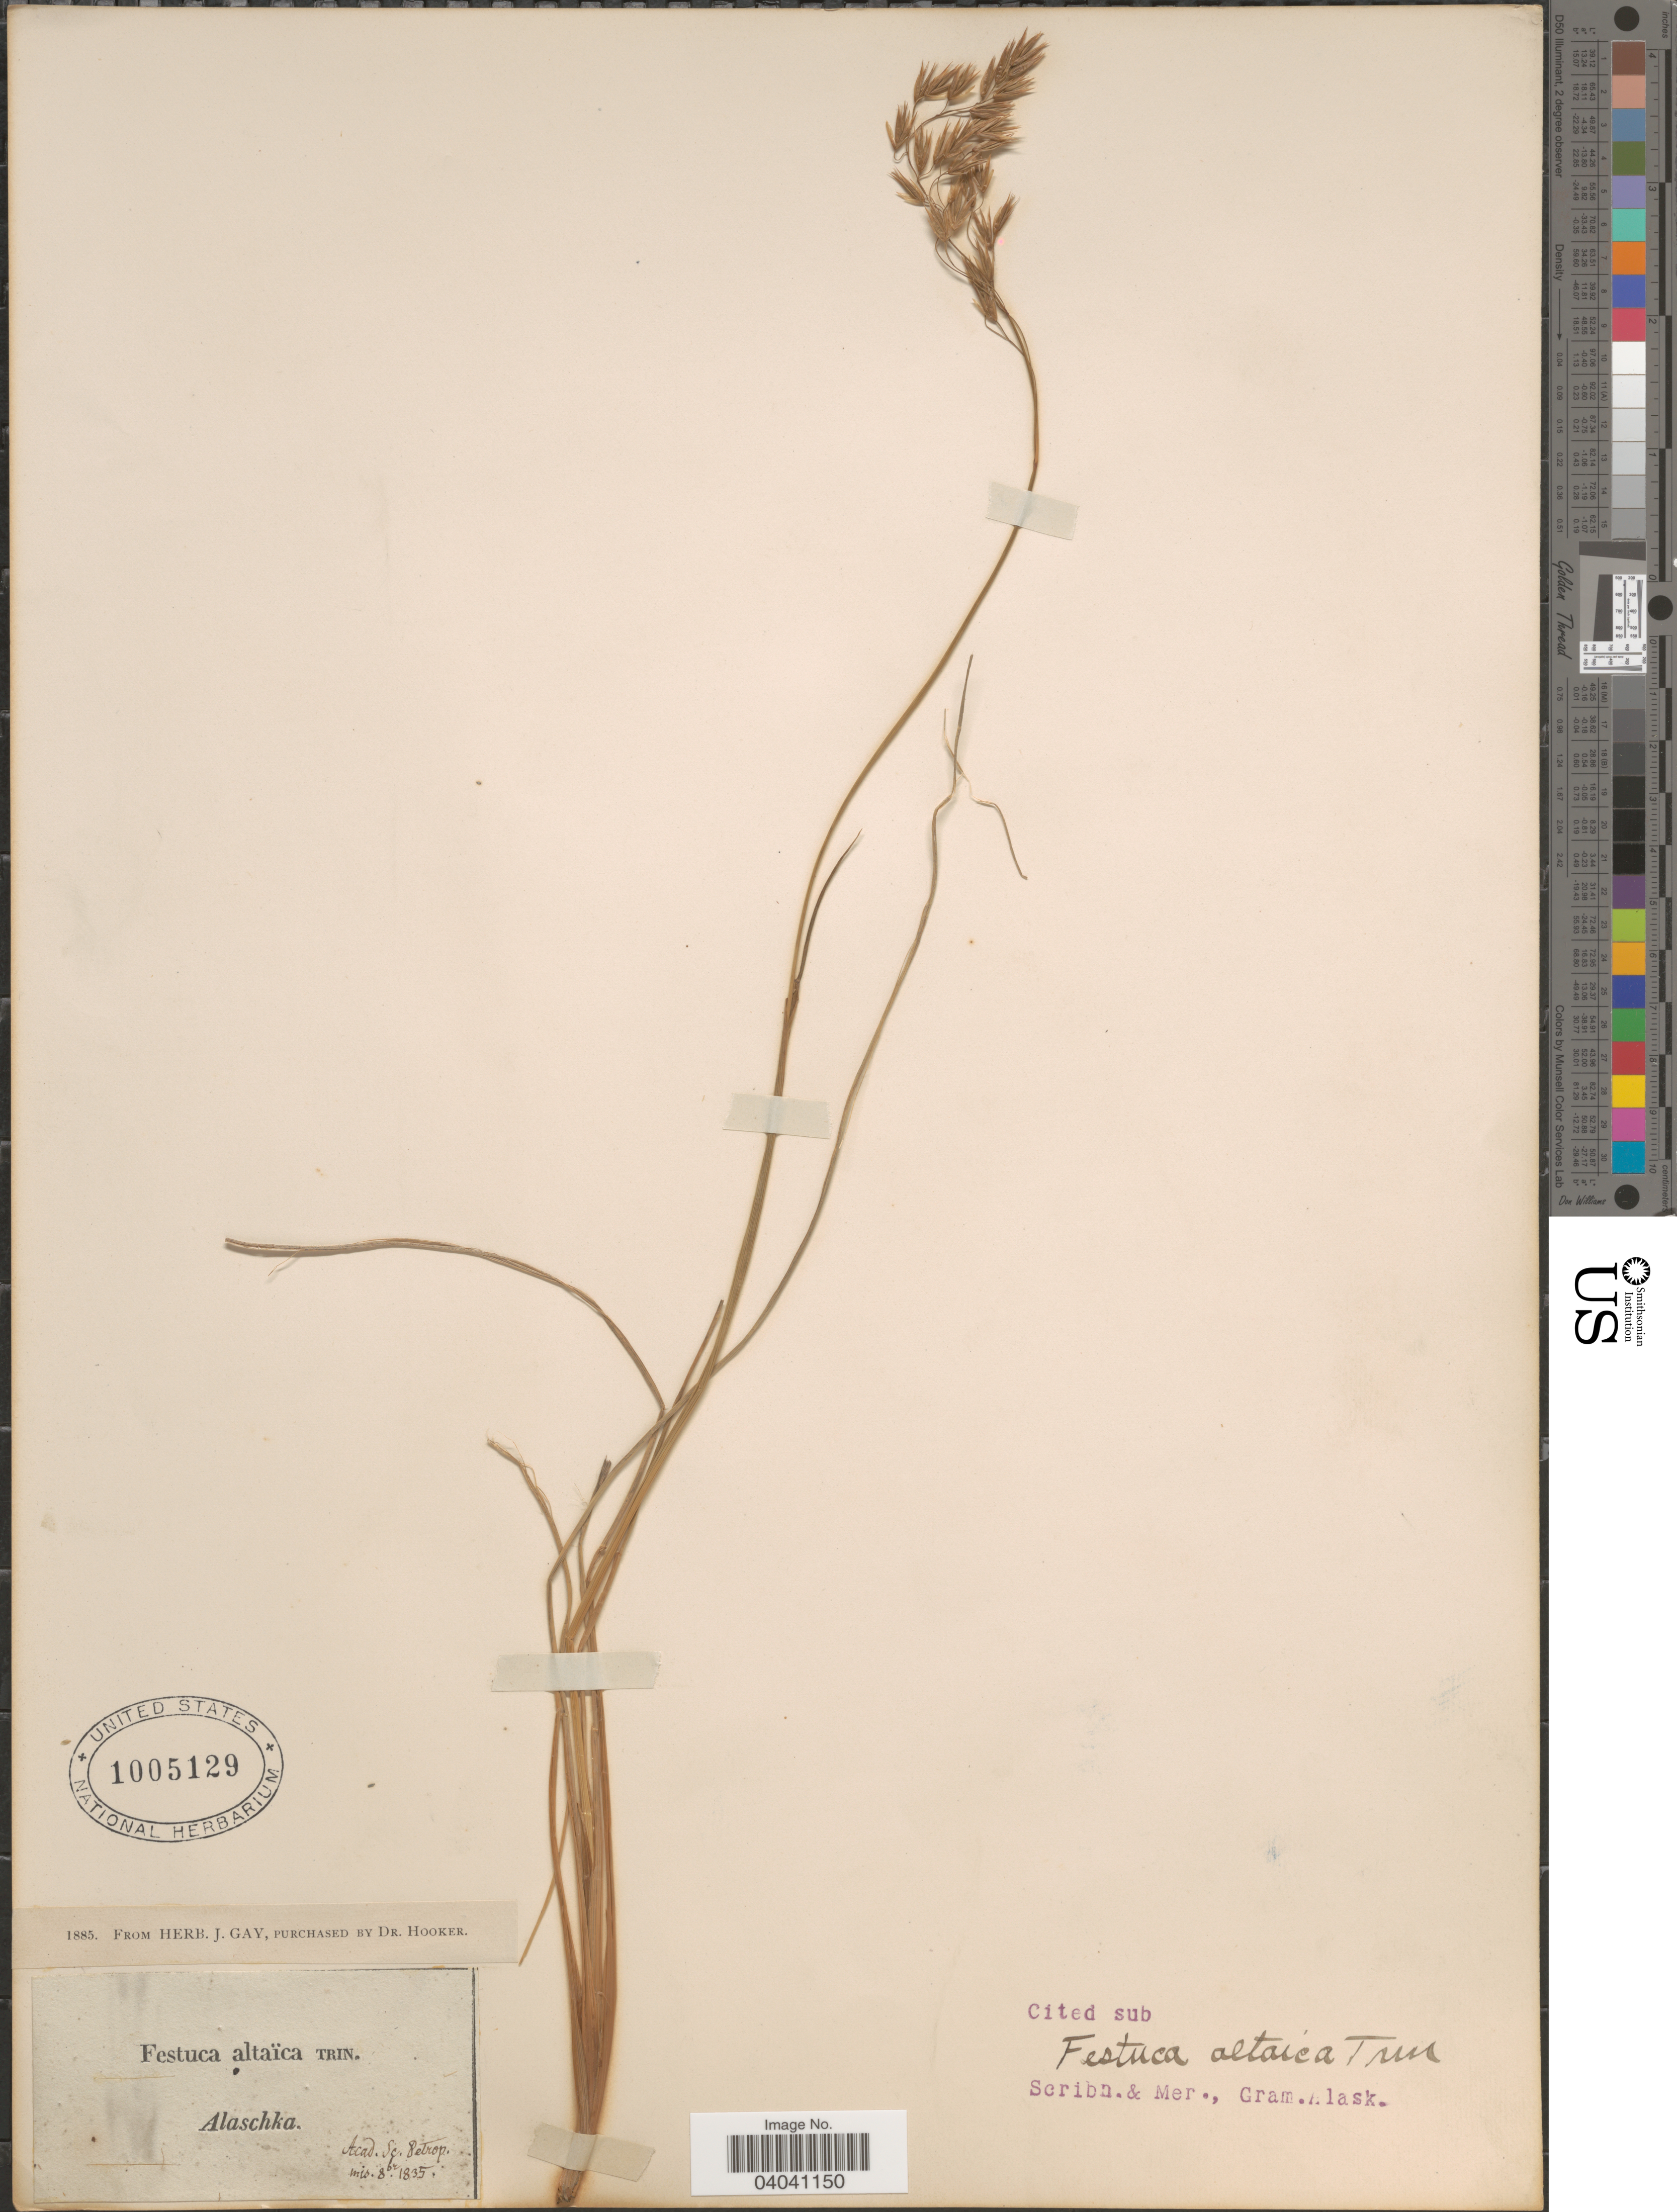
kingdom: Plantae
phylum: Tracheophyta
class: Liliopsida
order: Poales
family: Poaceae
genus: Festuca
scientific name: Festuca altaica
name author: Trin.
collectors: ex herb. J. Gay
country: United States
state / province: Alaska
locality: Alaschka.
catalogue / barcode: US 1005129